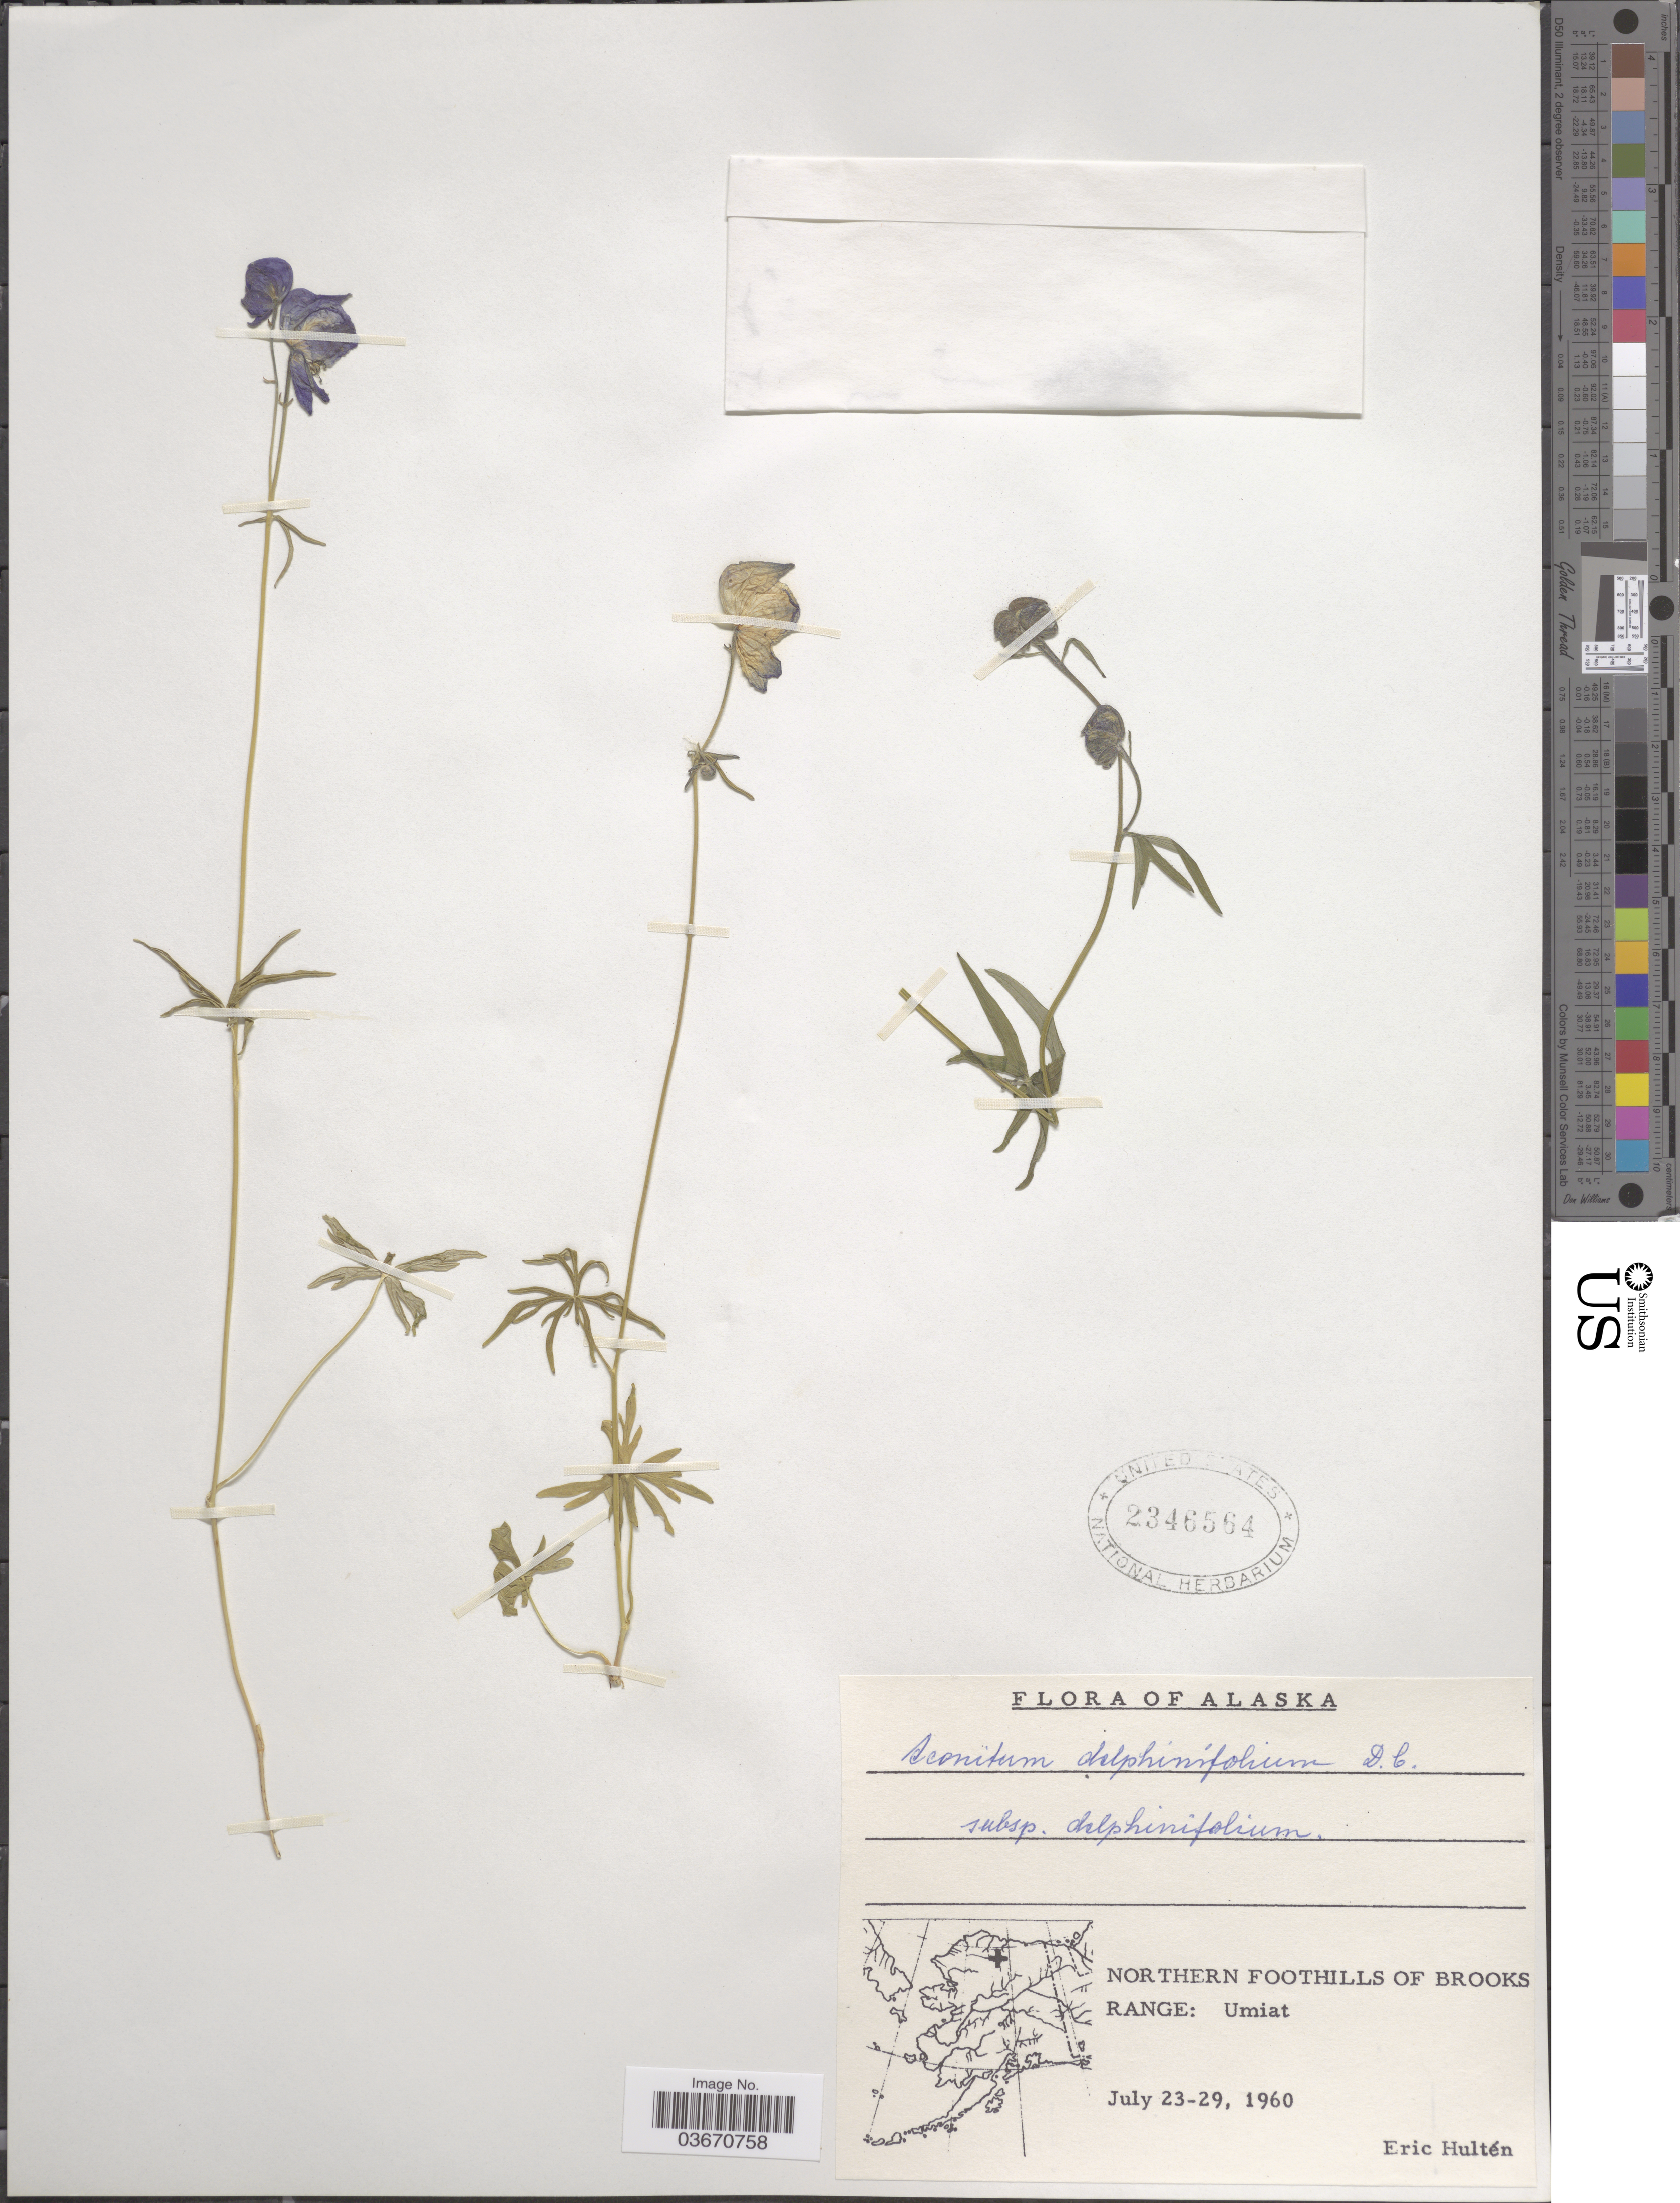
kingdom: Plantae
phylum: Tracheophyta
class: Magnoliopsida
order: Ranunculales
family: Ranunculaceae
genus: Aconitum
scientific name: Aconitum delphinifolium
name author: DC.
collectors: E. G. Hultén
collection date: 1960-07-23/1960-07-29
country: United States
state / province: Alaska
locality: Northern Foothills of Brooks Range: Umiat.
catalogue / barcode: US 2346564